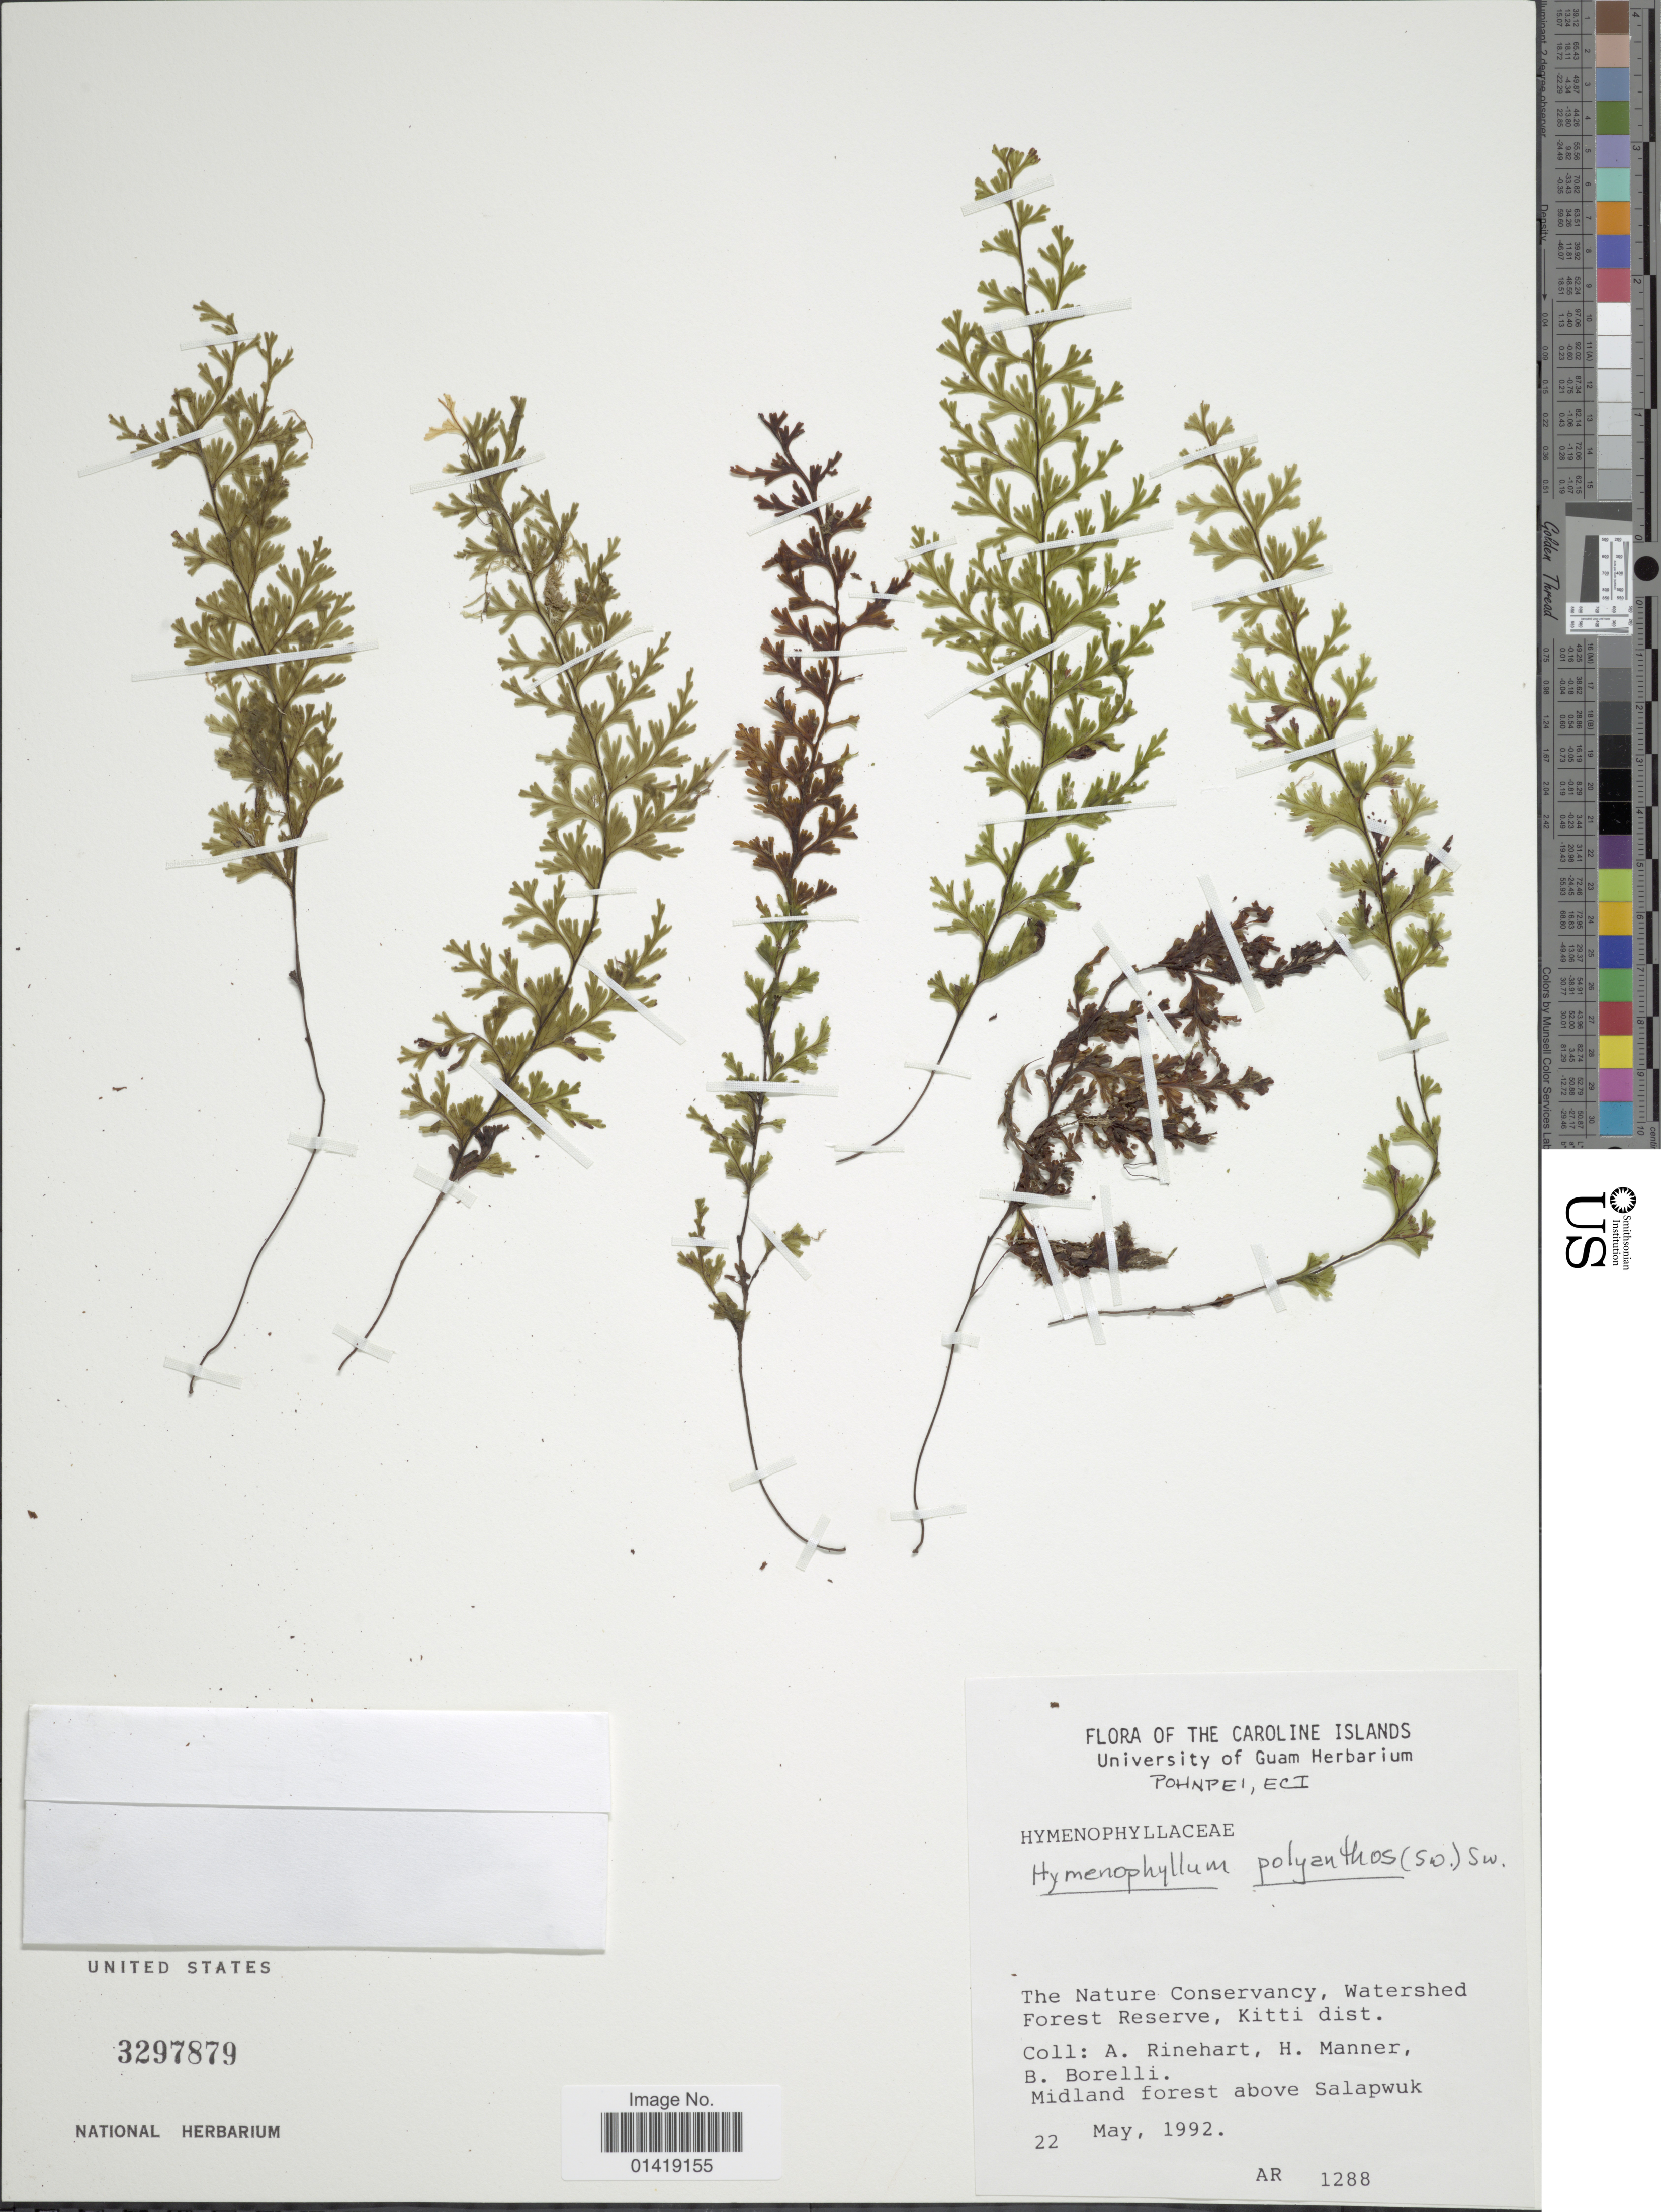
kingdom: Plantae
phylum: Tracheophyta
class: Polypodiopsida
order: Hymenophyllales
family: Hymenophyllaceae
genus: Hymenophyllum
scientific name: Hymenophyllum polyanthos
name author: (Sw.) Sw.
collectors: A. Rinehart, H. Manner & B. Borelli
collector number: AR1288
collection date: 1992-05-22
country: Micronesia, Federated States of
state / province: Pohnpei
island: Pohnpei [Ponape]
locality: The Caroline Islands Pohnpei Eci the nature conservancy watershed forest reserve, Kitti dist.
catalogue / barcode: US 3297879